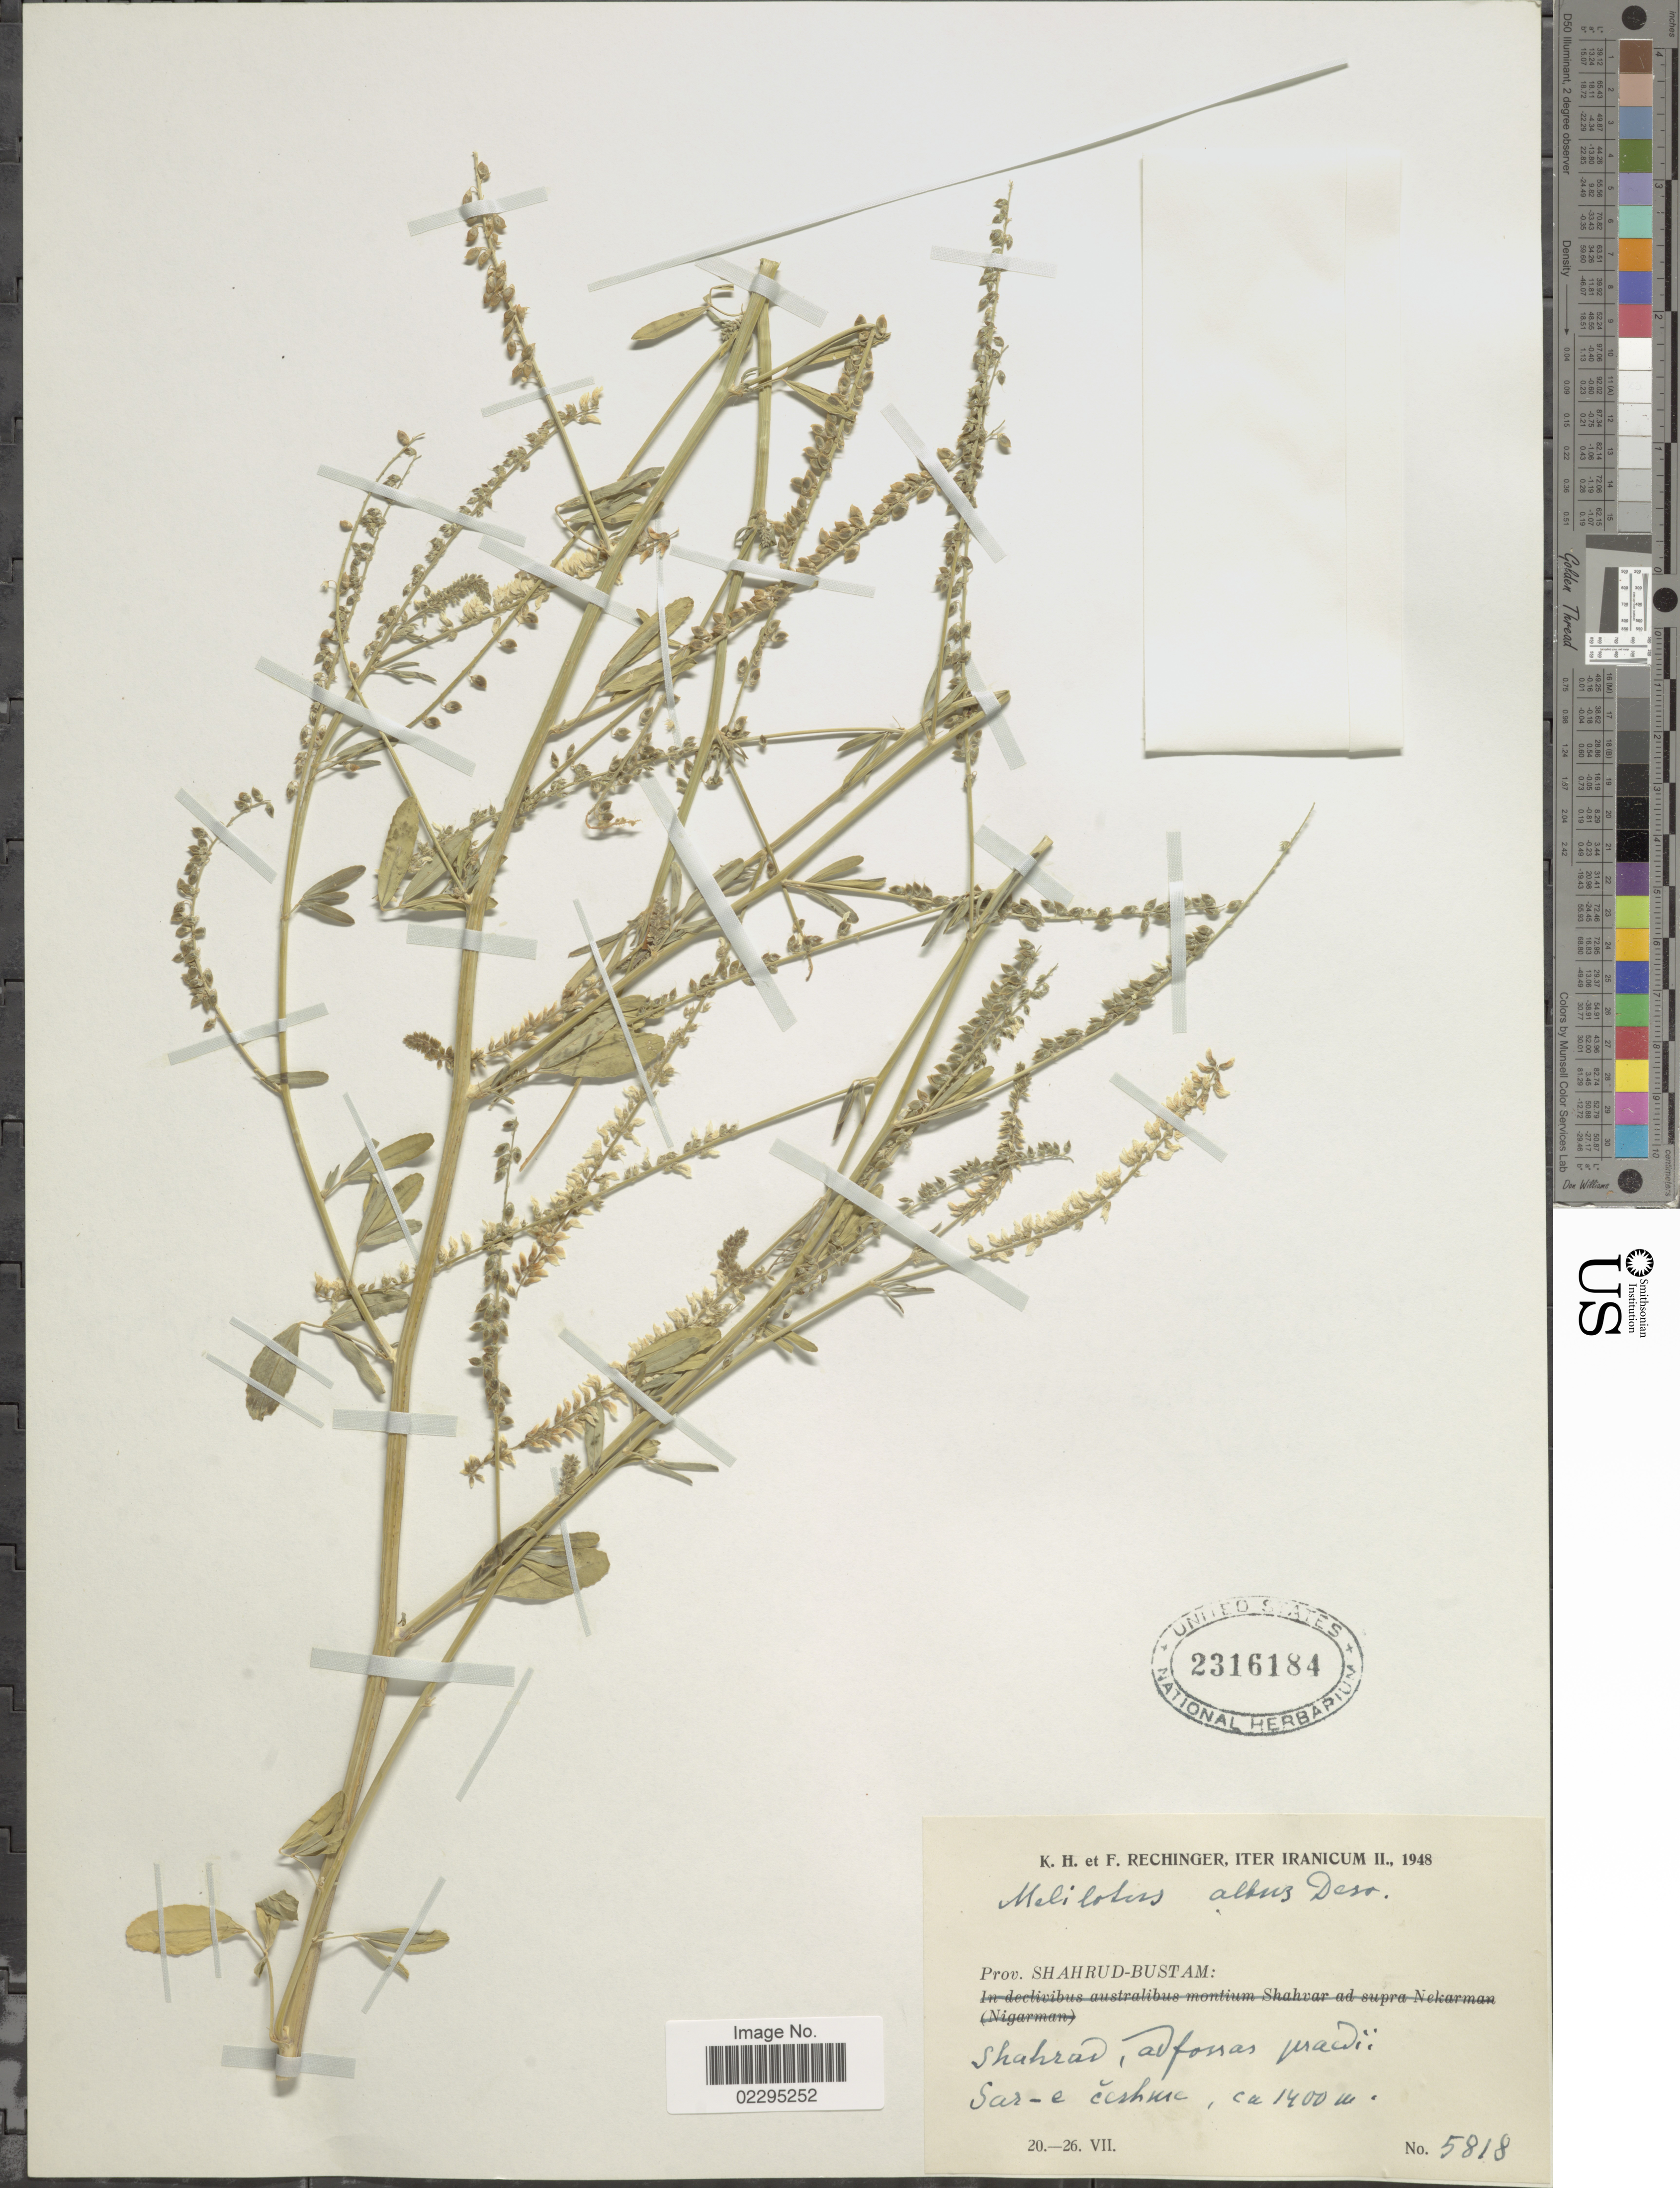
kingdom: Plantae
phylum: Tracheophyta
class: Magnoliopsida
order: Fabales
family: Fabaceae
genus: Melilotus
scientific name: Melilotus albus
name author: Medik.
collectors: K. H. Rechinger & F. Rechinger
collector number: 5818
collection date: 1948-07-20/1948-07-26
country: Iran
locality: Prov. Shahrud-Bustam: Shahrad, ad fossas pradii. Sar-e-Cirhuic [interpreted]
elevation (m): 1400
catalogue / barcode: US 2316184